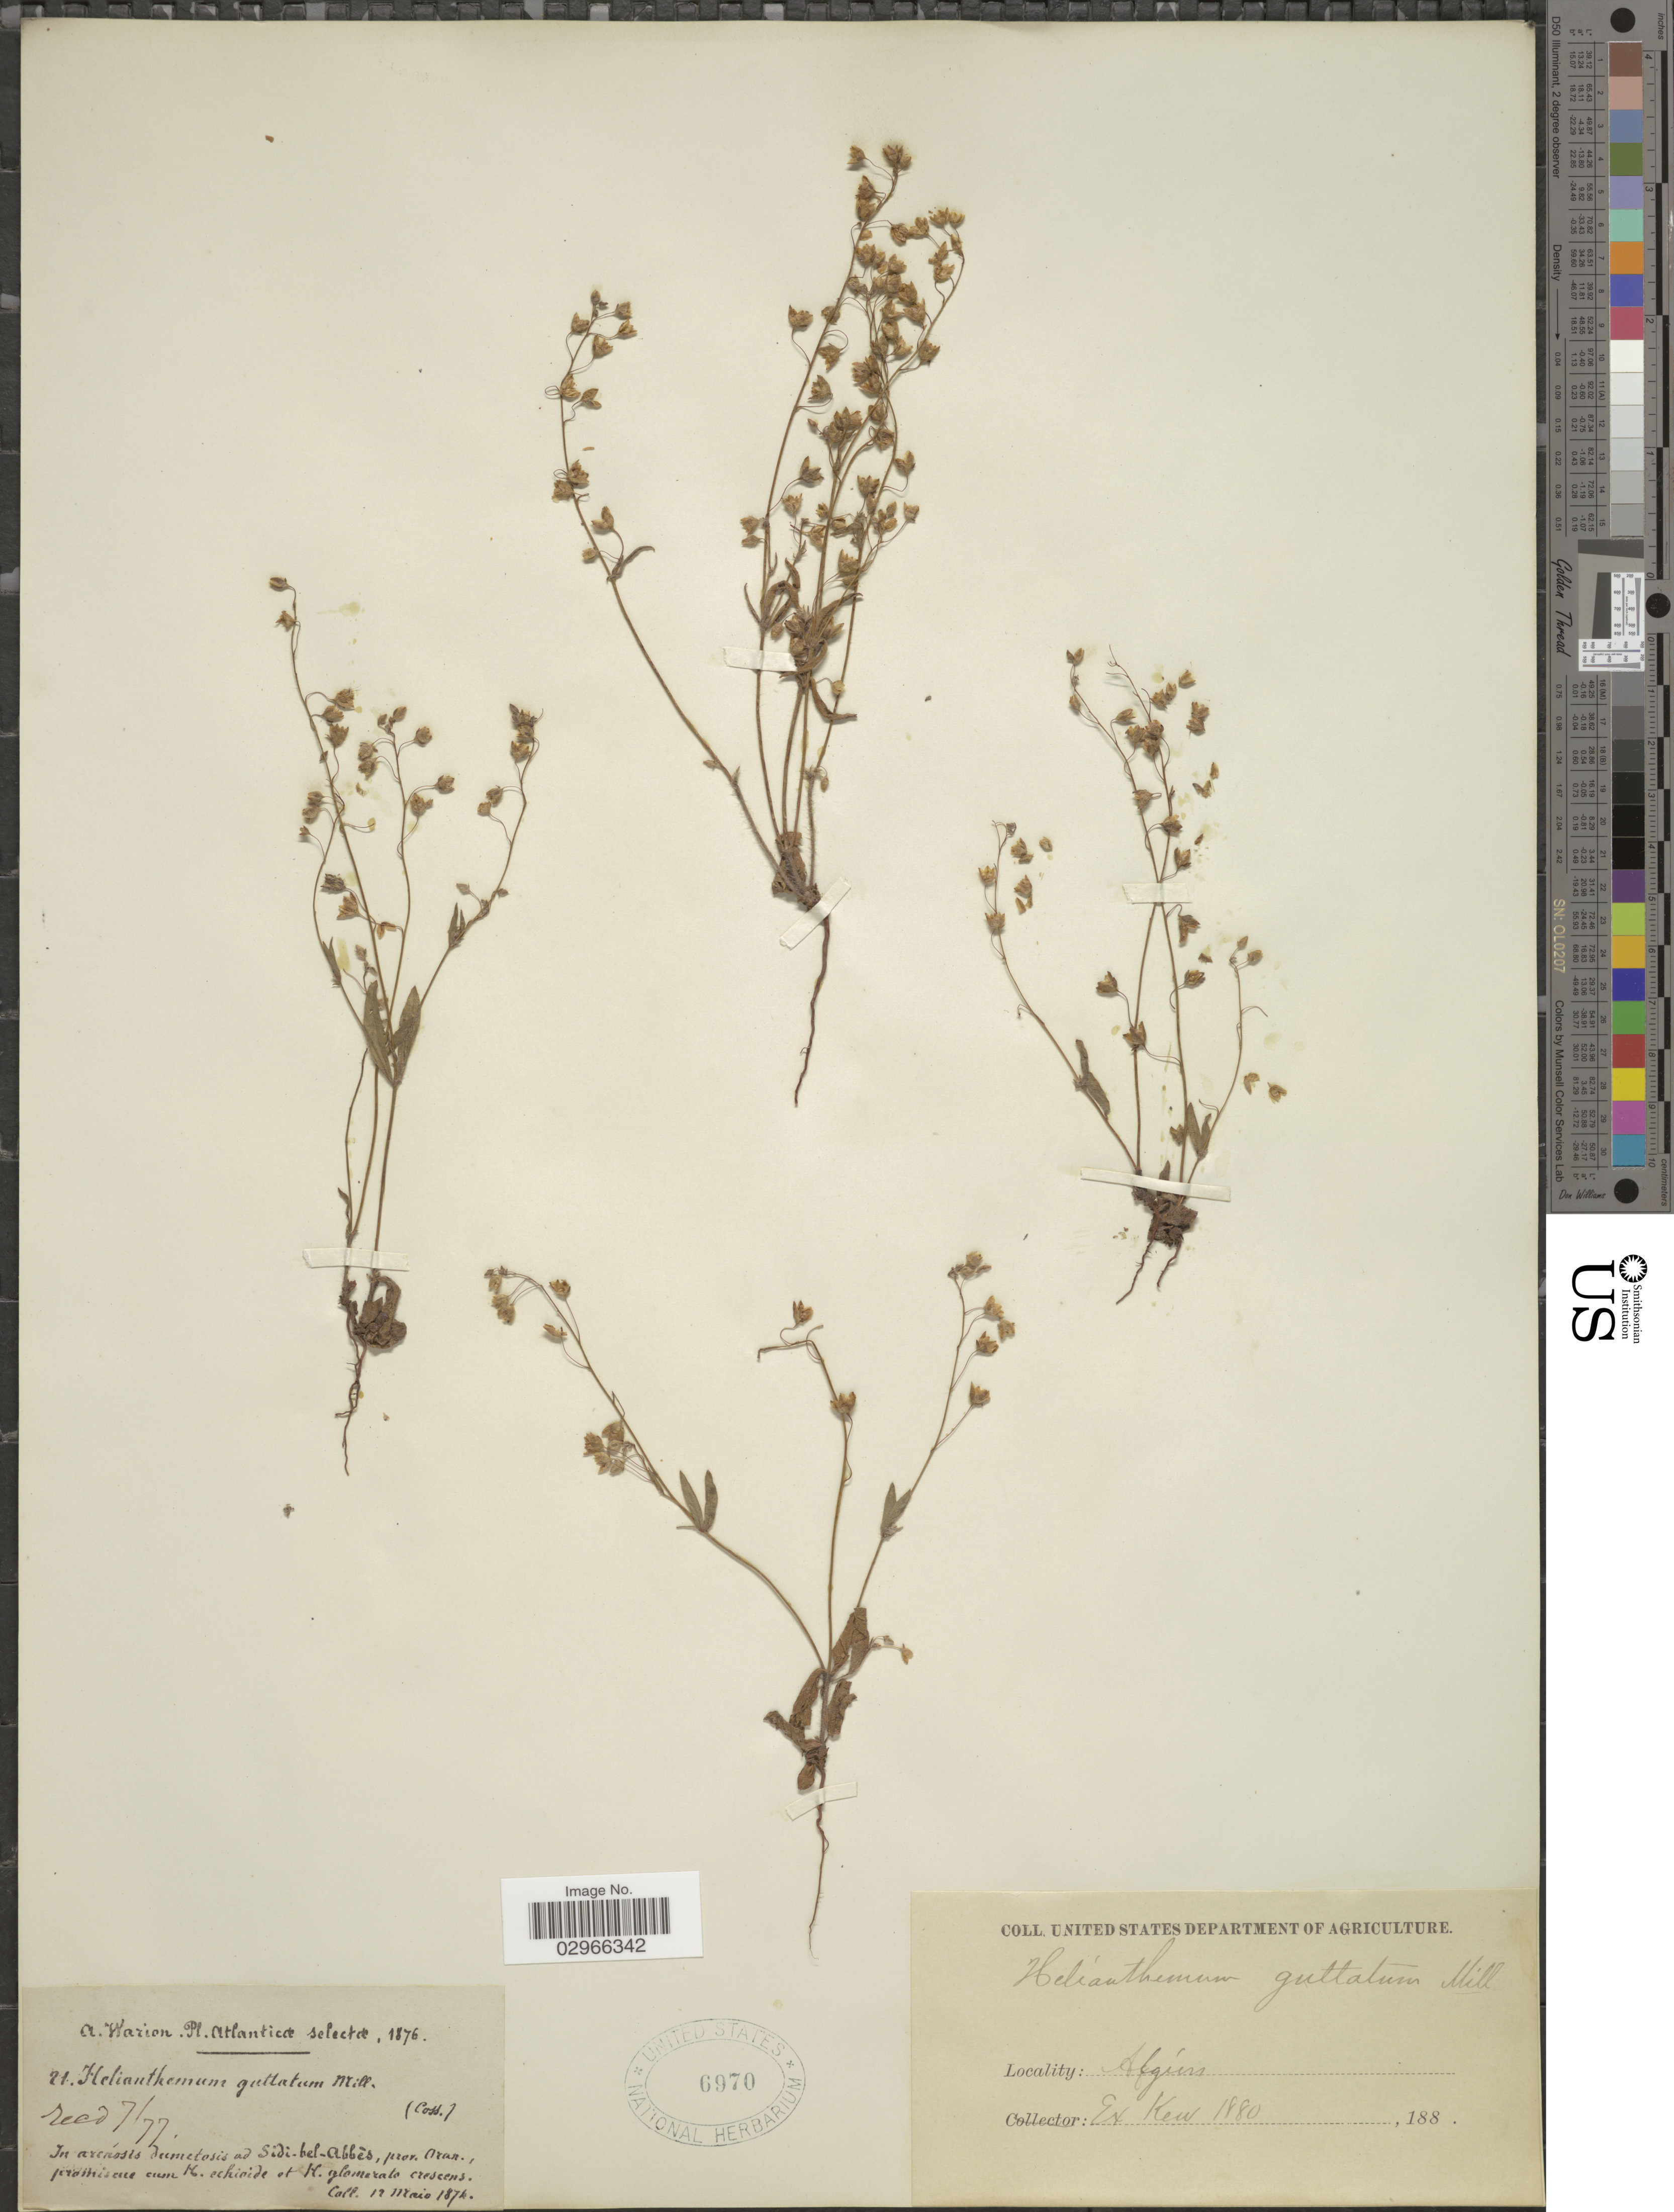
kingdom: Plantae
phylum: Tracheophyta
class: Magnoliopsida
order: Malvales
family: Cistaceae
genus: Tuberaria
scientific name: Tuberaria guttata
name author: (L.) Fourr.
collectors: A. Warion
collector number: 21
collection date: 1874-05-12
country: Algeria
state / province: Oran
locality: In arénosis dumtosis ad Sidi-bel-Abbes.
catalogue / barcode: US 6970